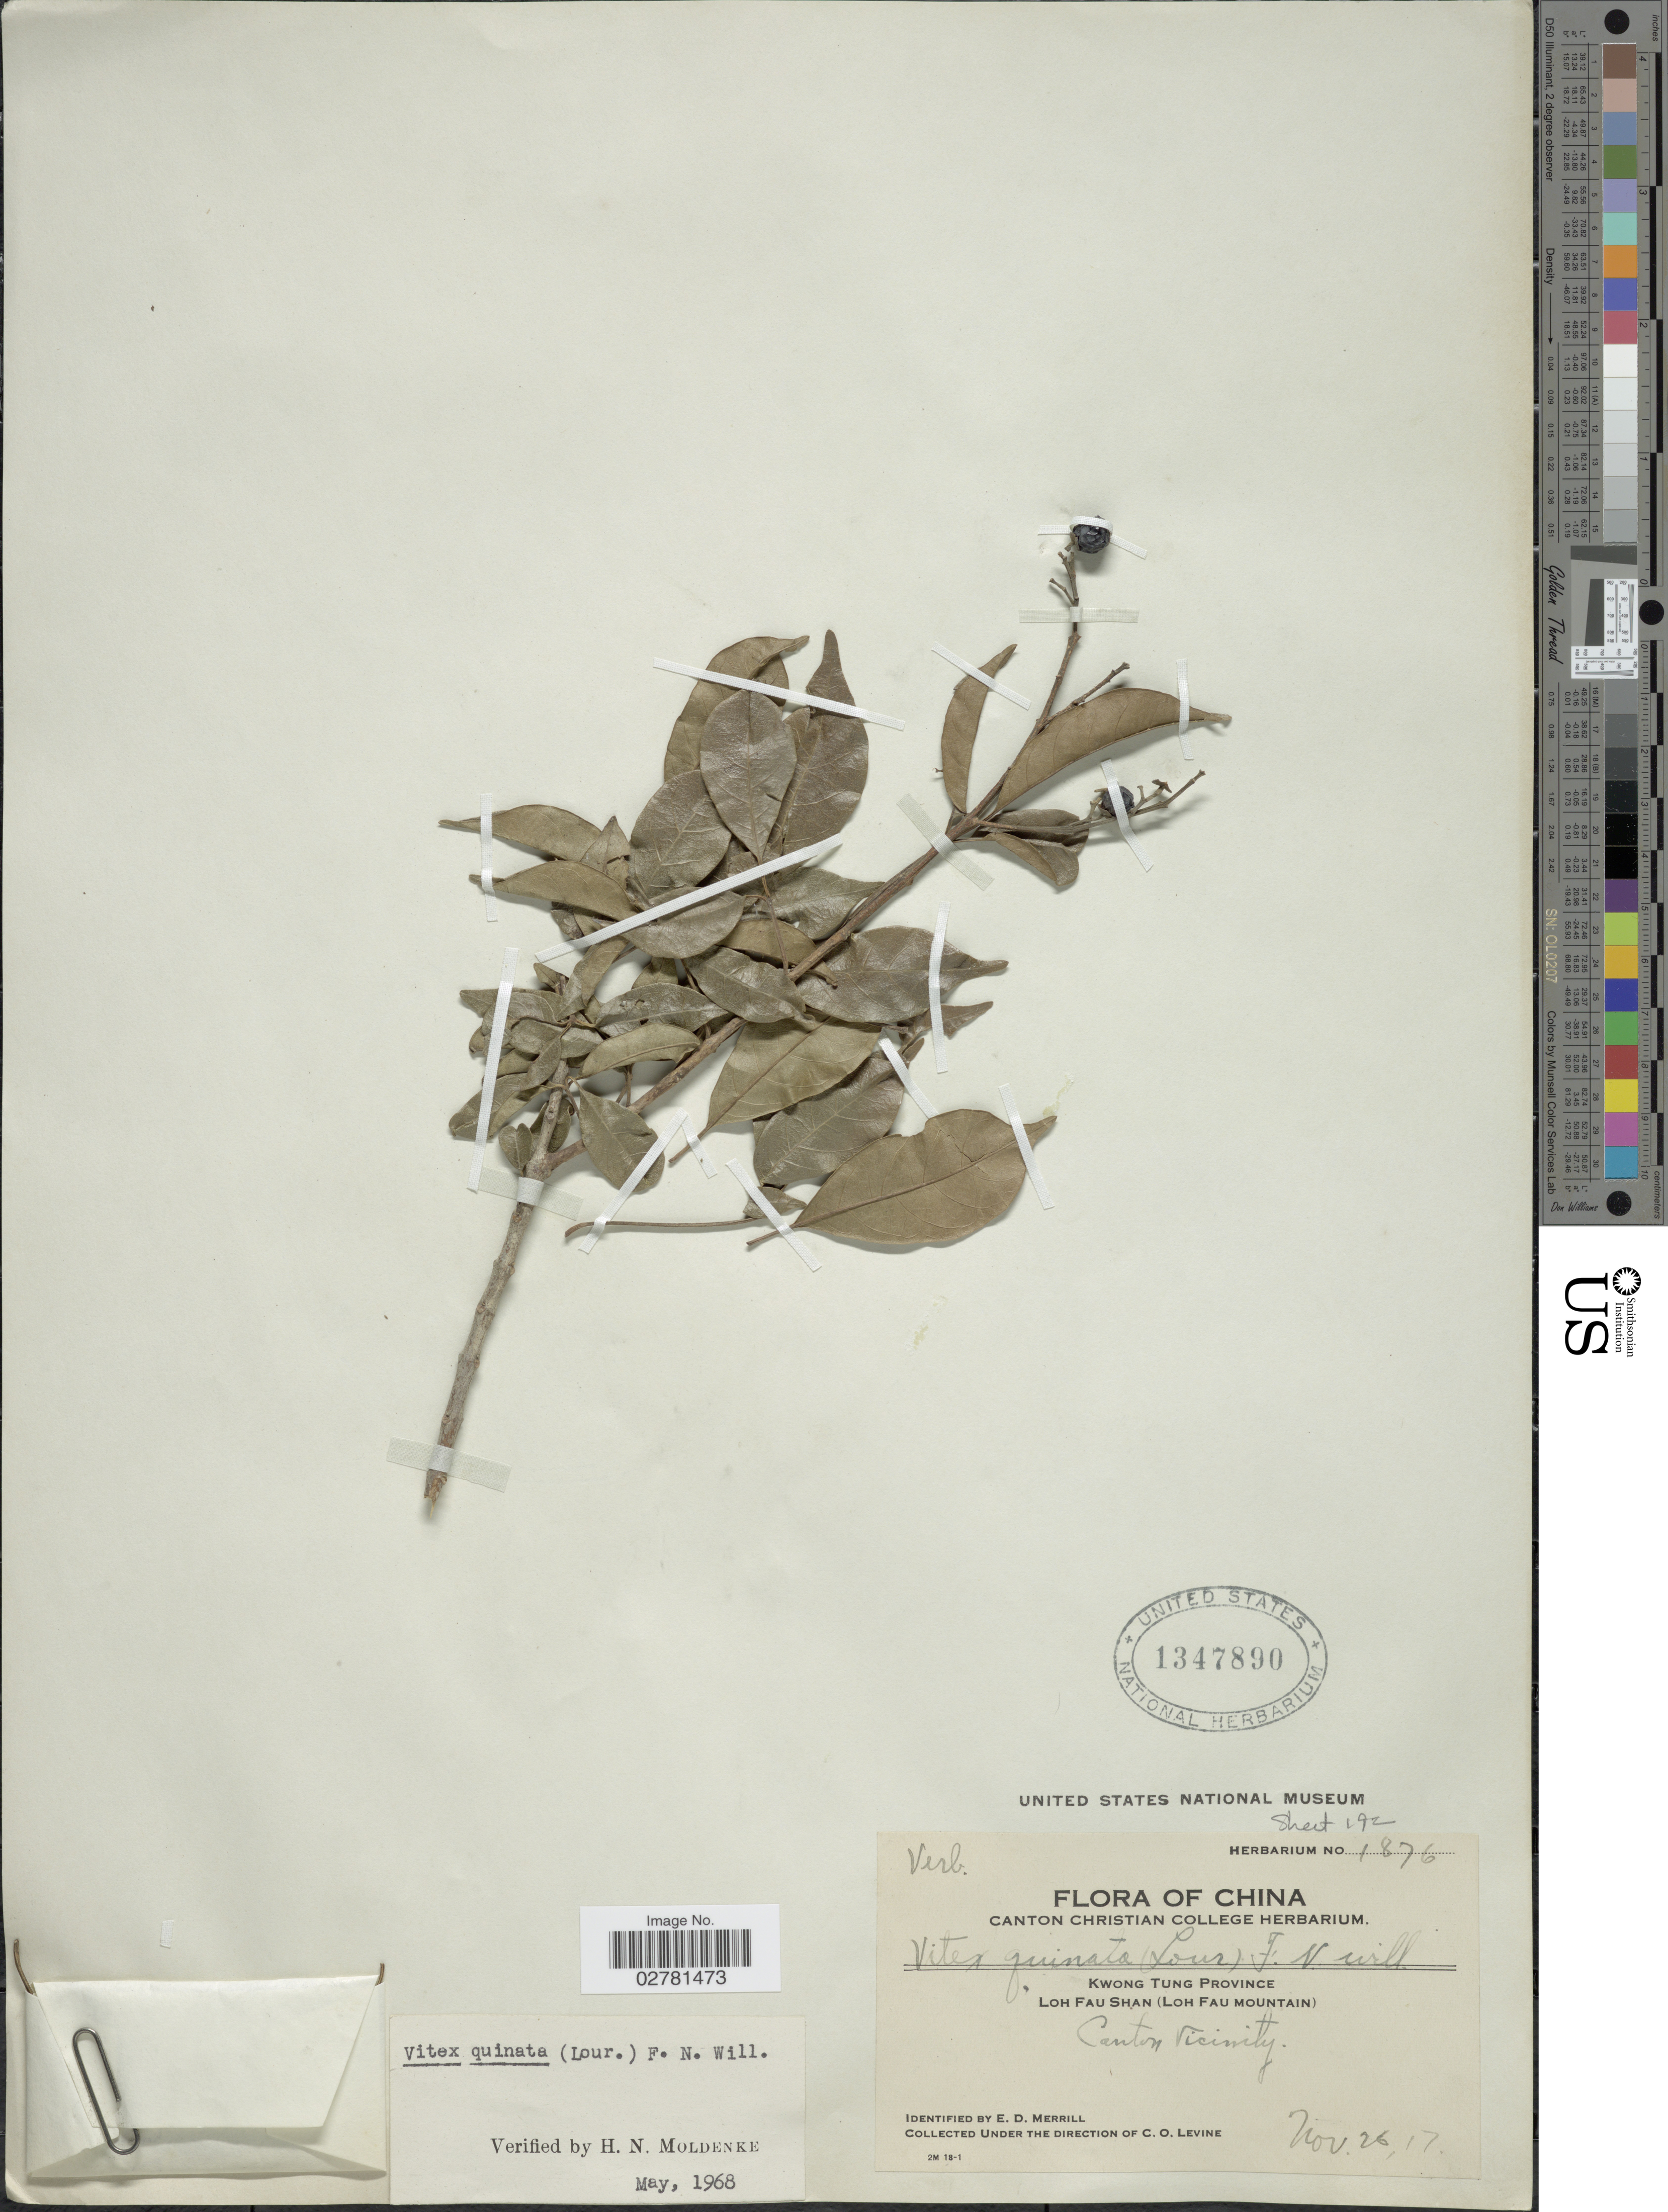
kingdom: Plantae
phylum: Tracheophyta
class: Magnoliopsida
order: Lamiales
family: Lamiaceae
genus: Vitex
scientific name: Vitex quinata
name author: (Lour.) F.N. Williams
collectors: C. O. Levine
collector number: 1876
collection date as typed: Transcribed d/m/y: 26/11/17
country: China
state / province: Guangdong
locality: Kwong Tung Province. Loh Fau Shan (Loh Fau Mountain). Canton Vicinity.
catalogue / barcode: US 1347890